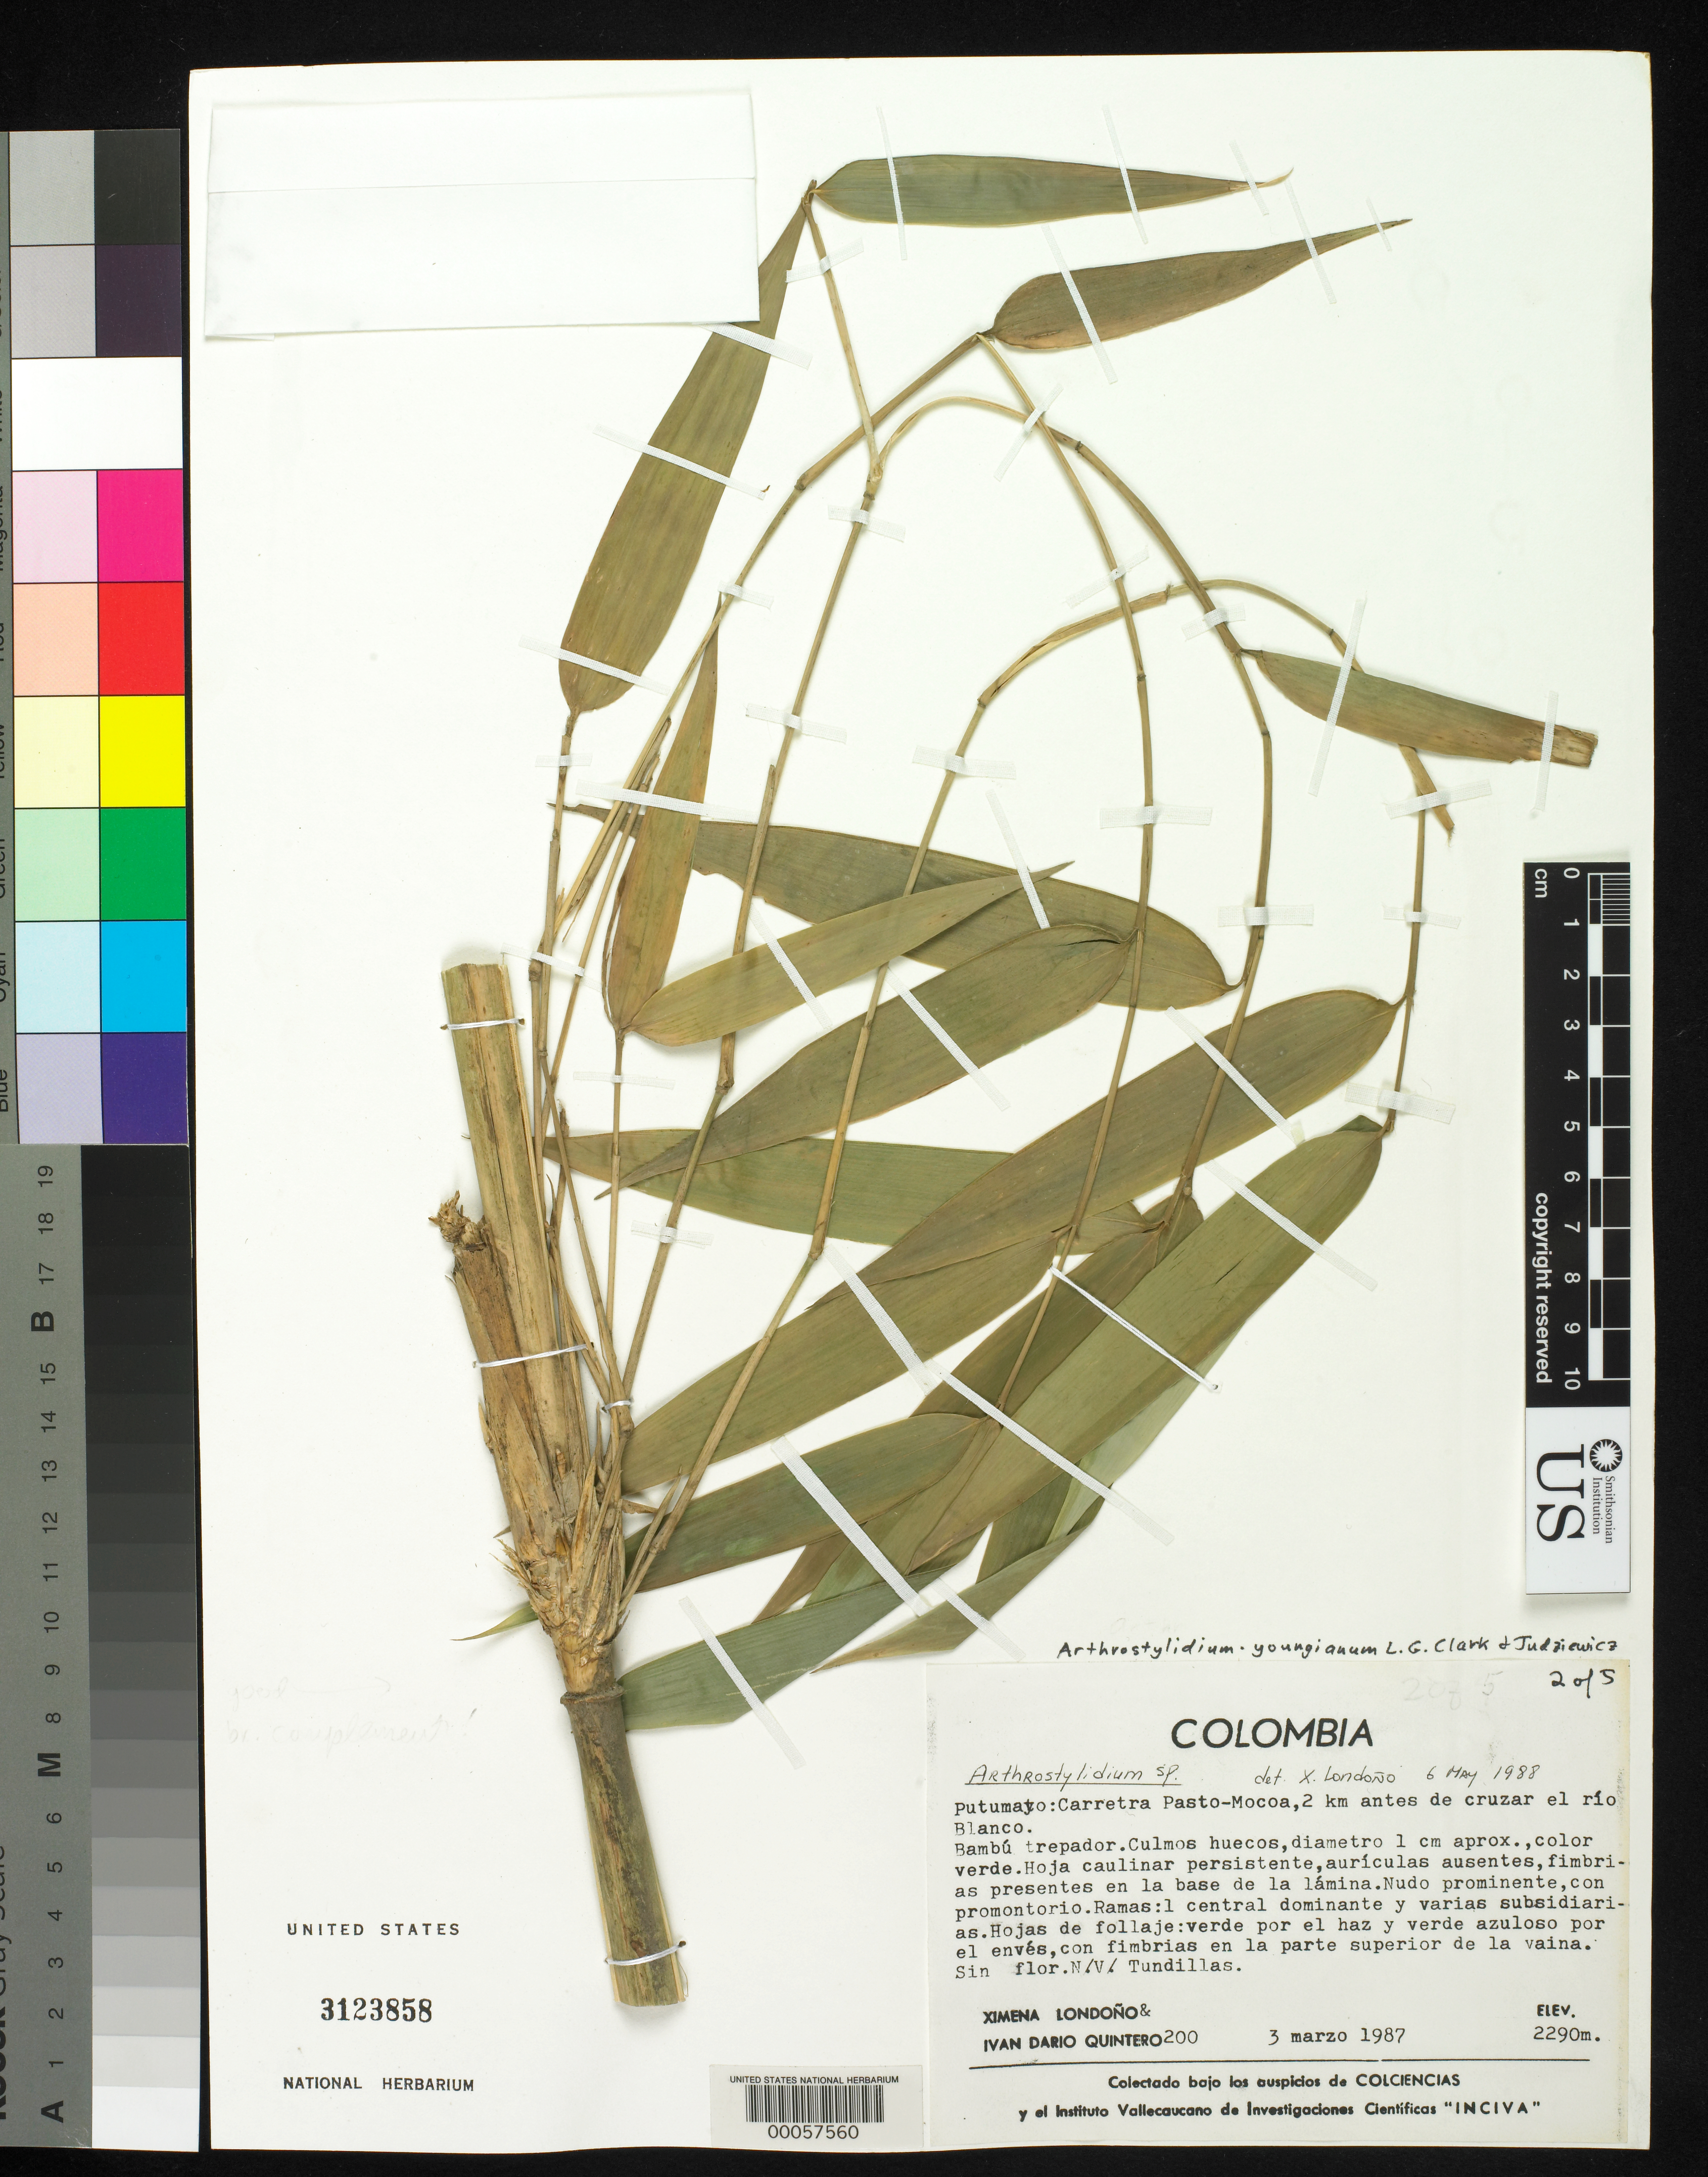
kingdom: Plantae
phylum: Tracheophyta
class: Liliopsida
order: Poales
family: Poaceae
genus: Arthrostylidium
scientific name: Arthrostylidium youngianum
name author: L.G. Clark & Judz.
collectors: X. Londoño & I. Quintero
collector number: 200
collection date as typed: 03 Mar 1987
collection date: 1987-03-03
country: Colombia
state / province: Putumayo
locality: Carretra Pasto-Mocoa, 2 km before the Rio Blanco Crossing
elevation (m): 2290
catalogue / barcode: US 3123858